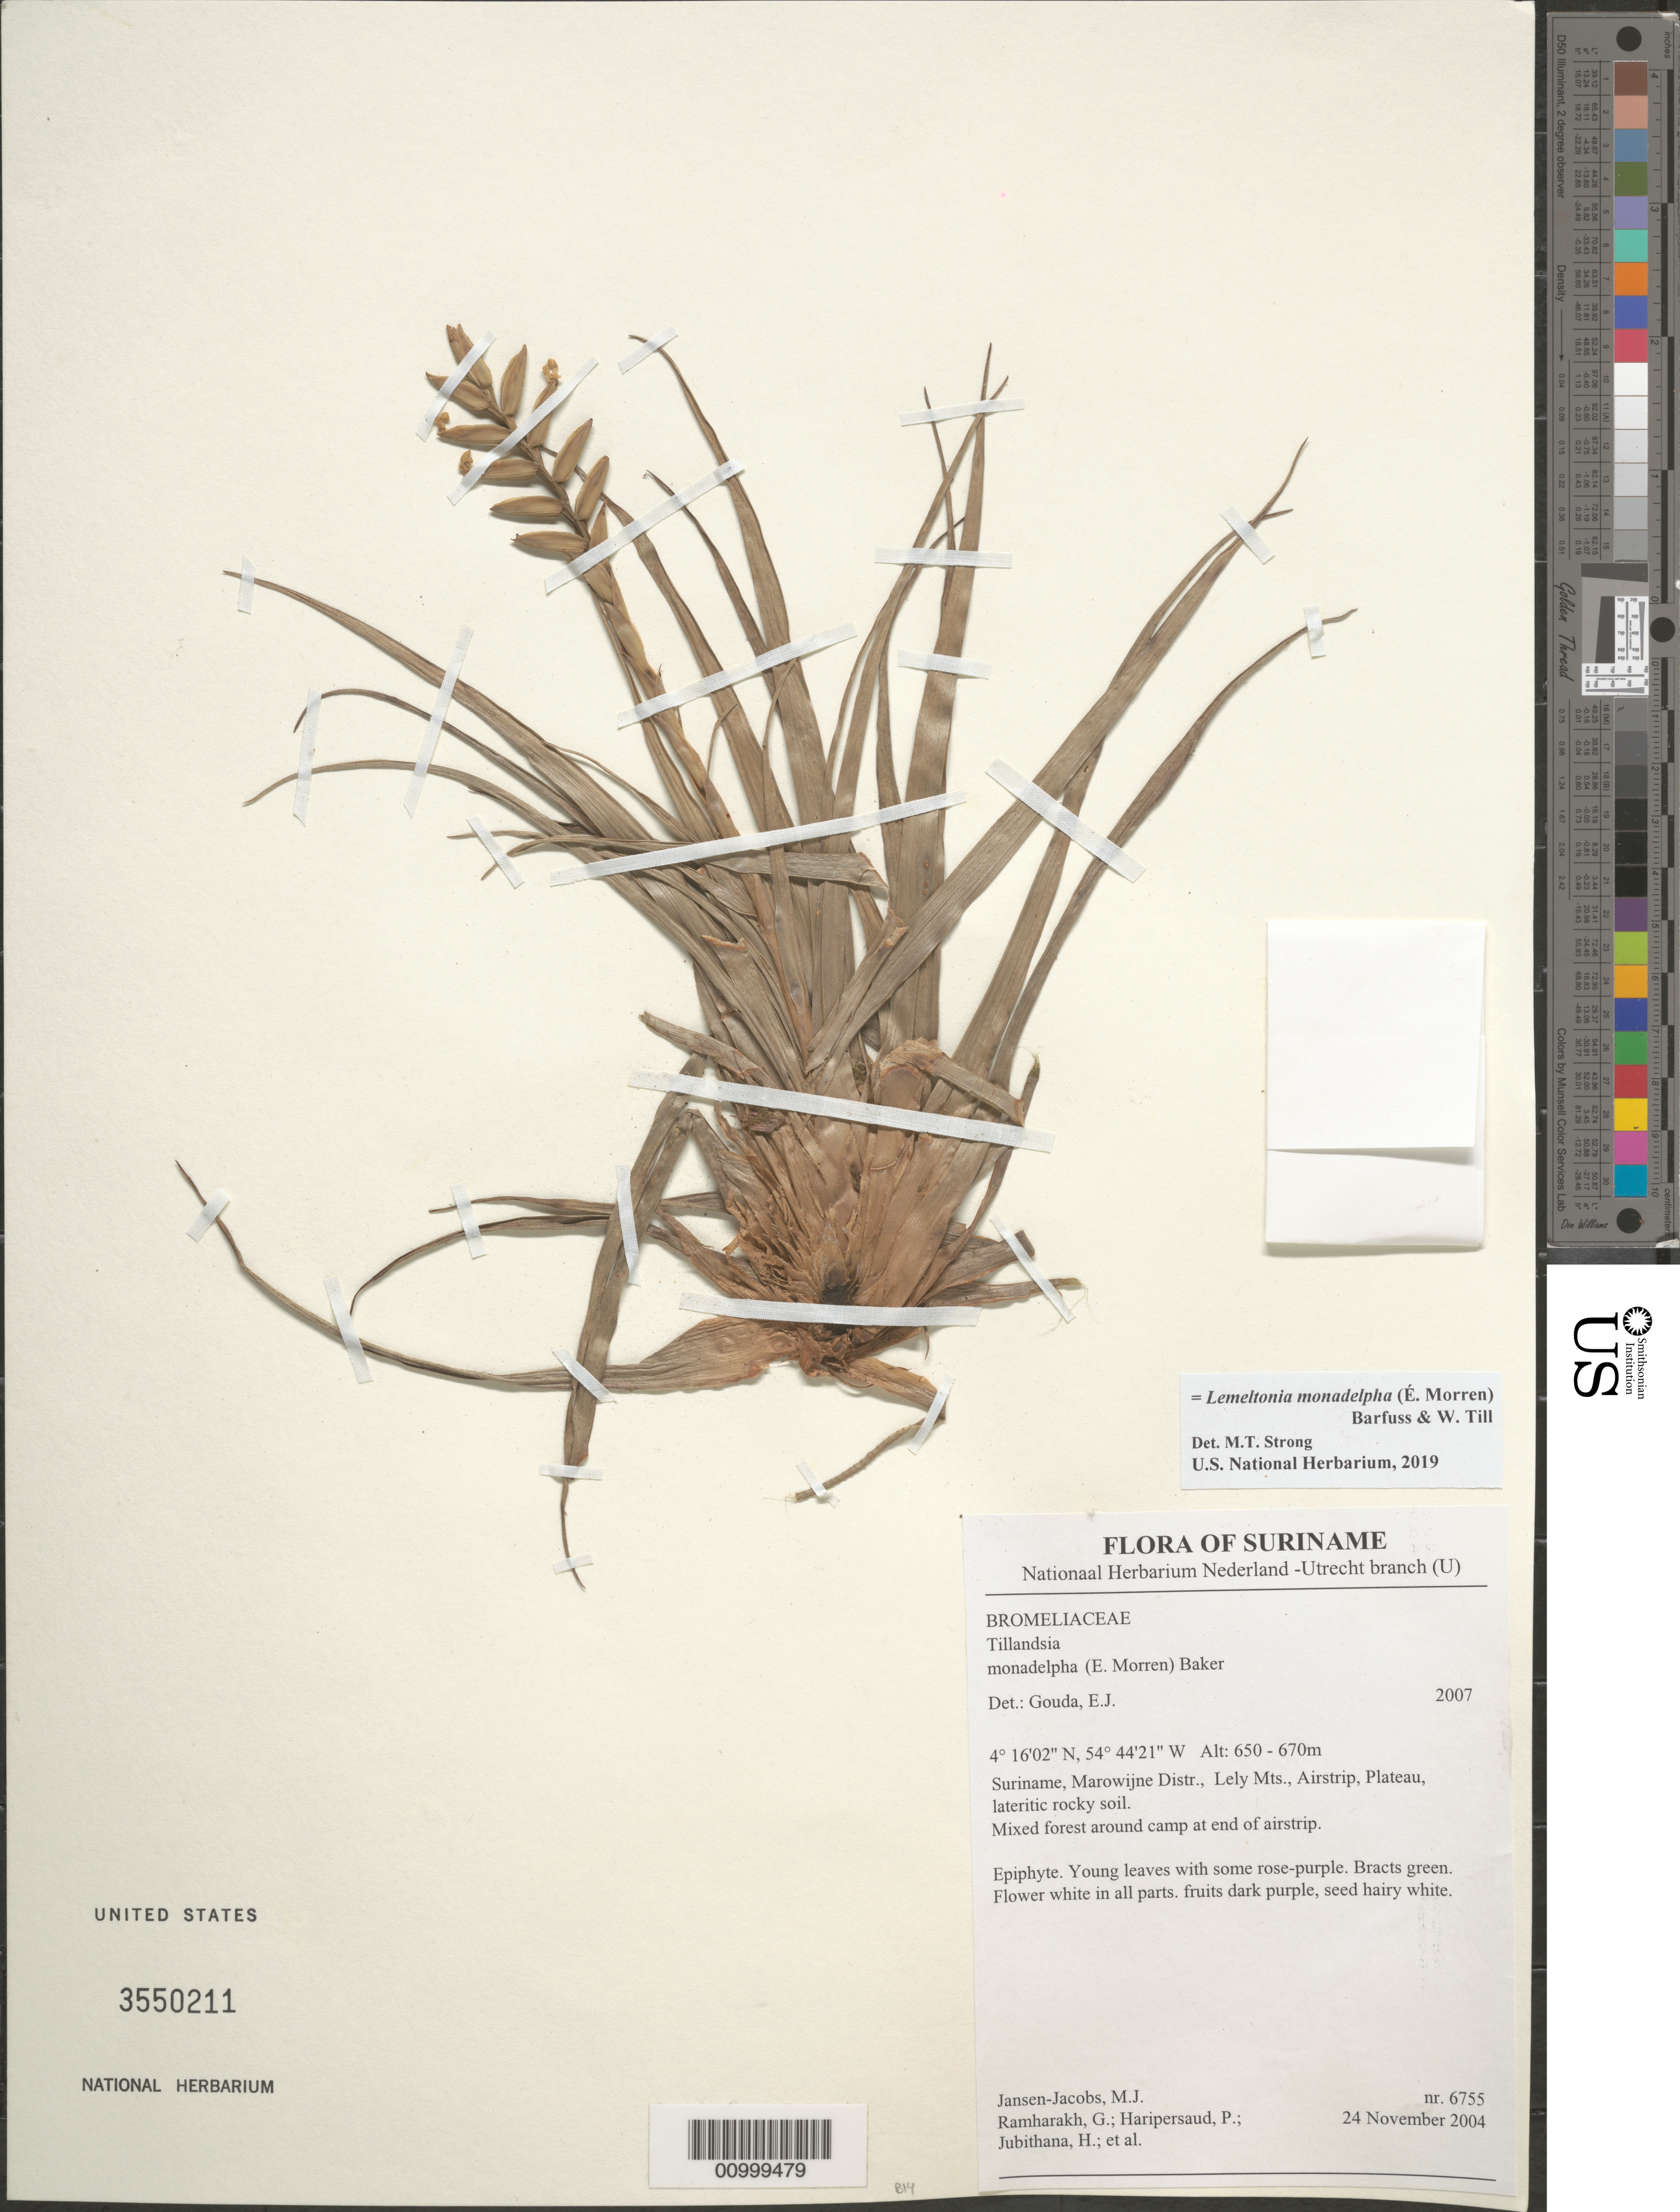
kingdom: Plantae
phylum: Tracheophyta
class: Liliopsida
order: Poales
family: Bromeliaceae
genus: Lemeltonia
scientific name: Lemeltonia monadelpha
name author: (É. Morren) Barfuss & W. Till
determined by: Strong, M. T., (US), Smithsonian Institution - National Museum of Natural History (UNITED STATES)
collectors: M. J. Jansen-Jacobs et al.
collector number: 6755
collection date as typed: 24-Nov-04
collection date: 2004-11-24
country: Suriname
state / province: Marowijne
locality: Lely Mountains, airstrip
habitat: Plateau, lateritic rocky soil. Mixed forest around camp at end of airstrip.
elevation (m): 650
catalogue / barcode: US 3550211